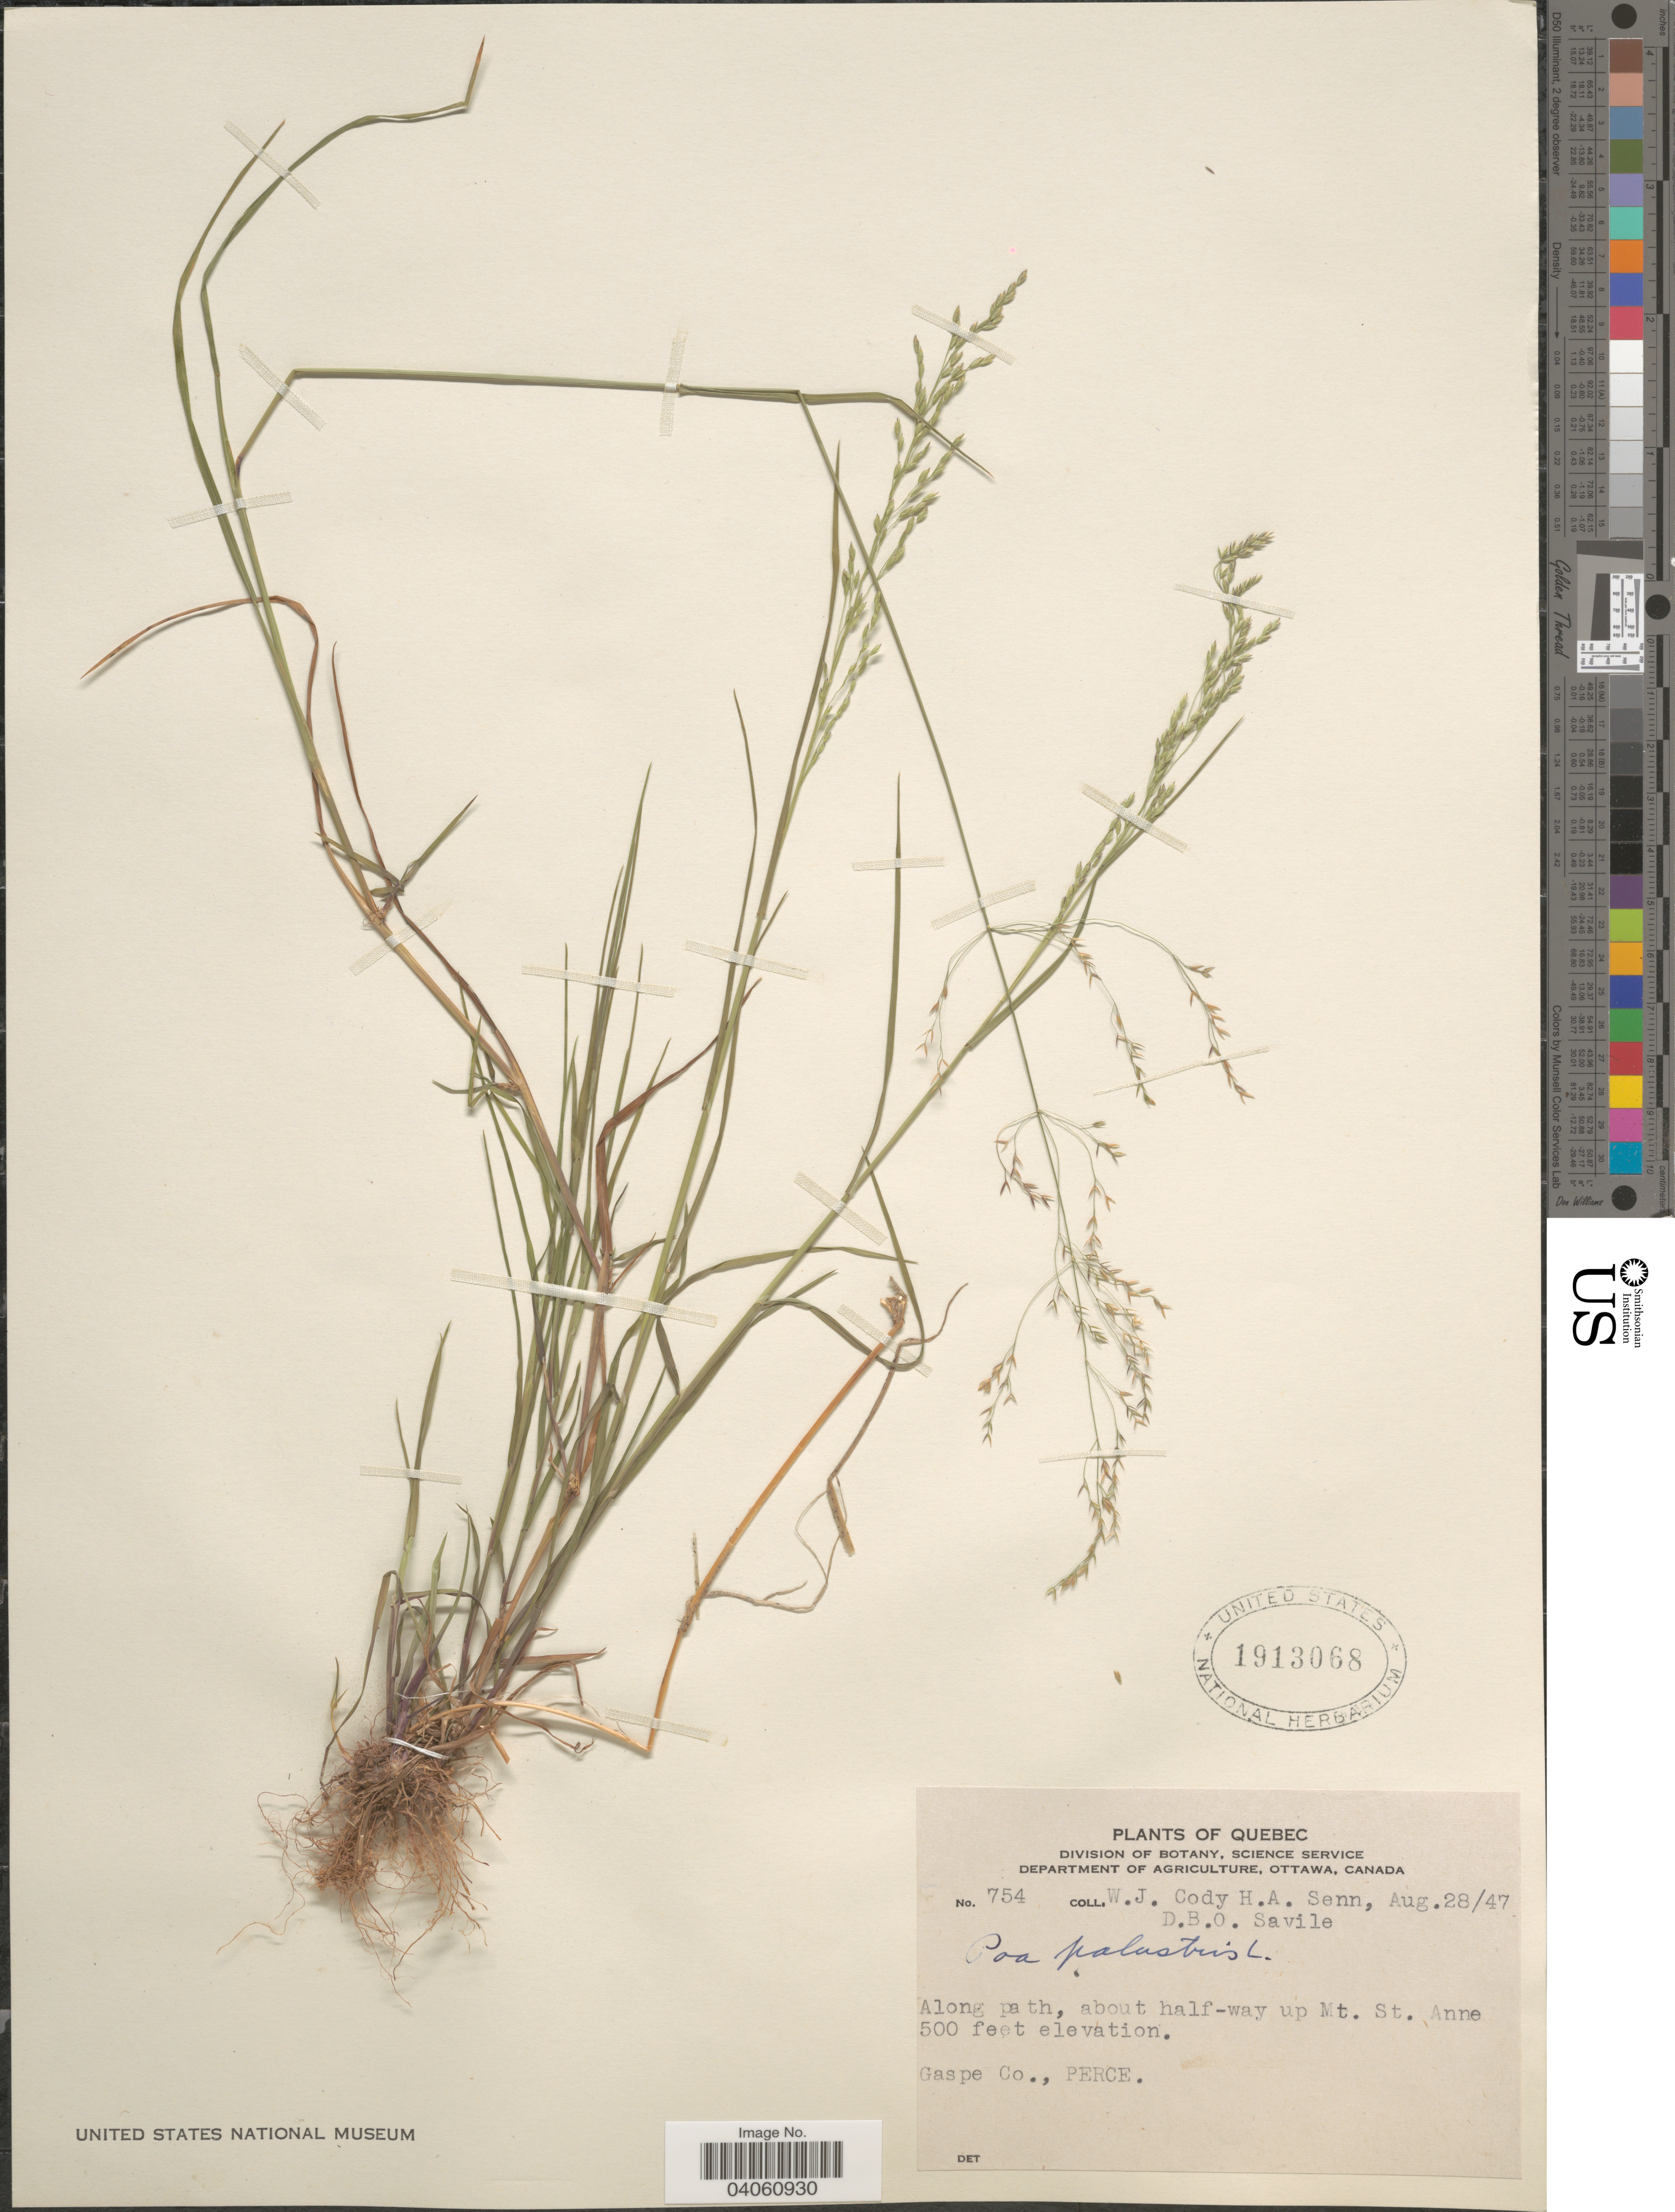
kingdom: Plantae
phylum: Tracheophyta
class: Liliopsida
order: Poales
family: Poaceae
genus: Poa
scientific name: Poa palustris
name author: L.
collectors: W. Cody, H. Senn & D. Savile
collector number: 754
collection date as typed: Transcribed d/m/y: 28/8/47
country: Canada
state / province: Quebec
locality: Along path, about half-way up Mt. St. Anne. Gaspe Co., Perce.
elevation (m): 152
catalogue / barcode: US 1913068